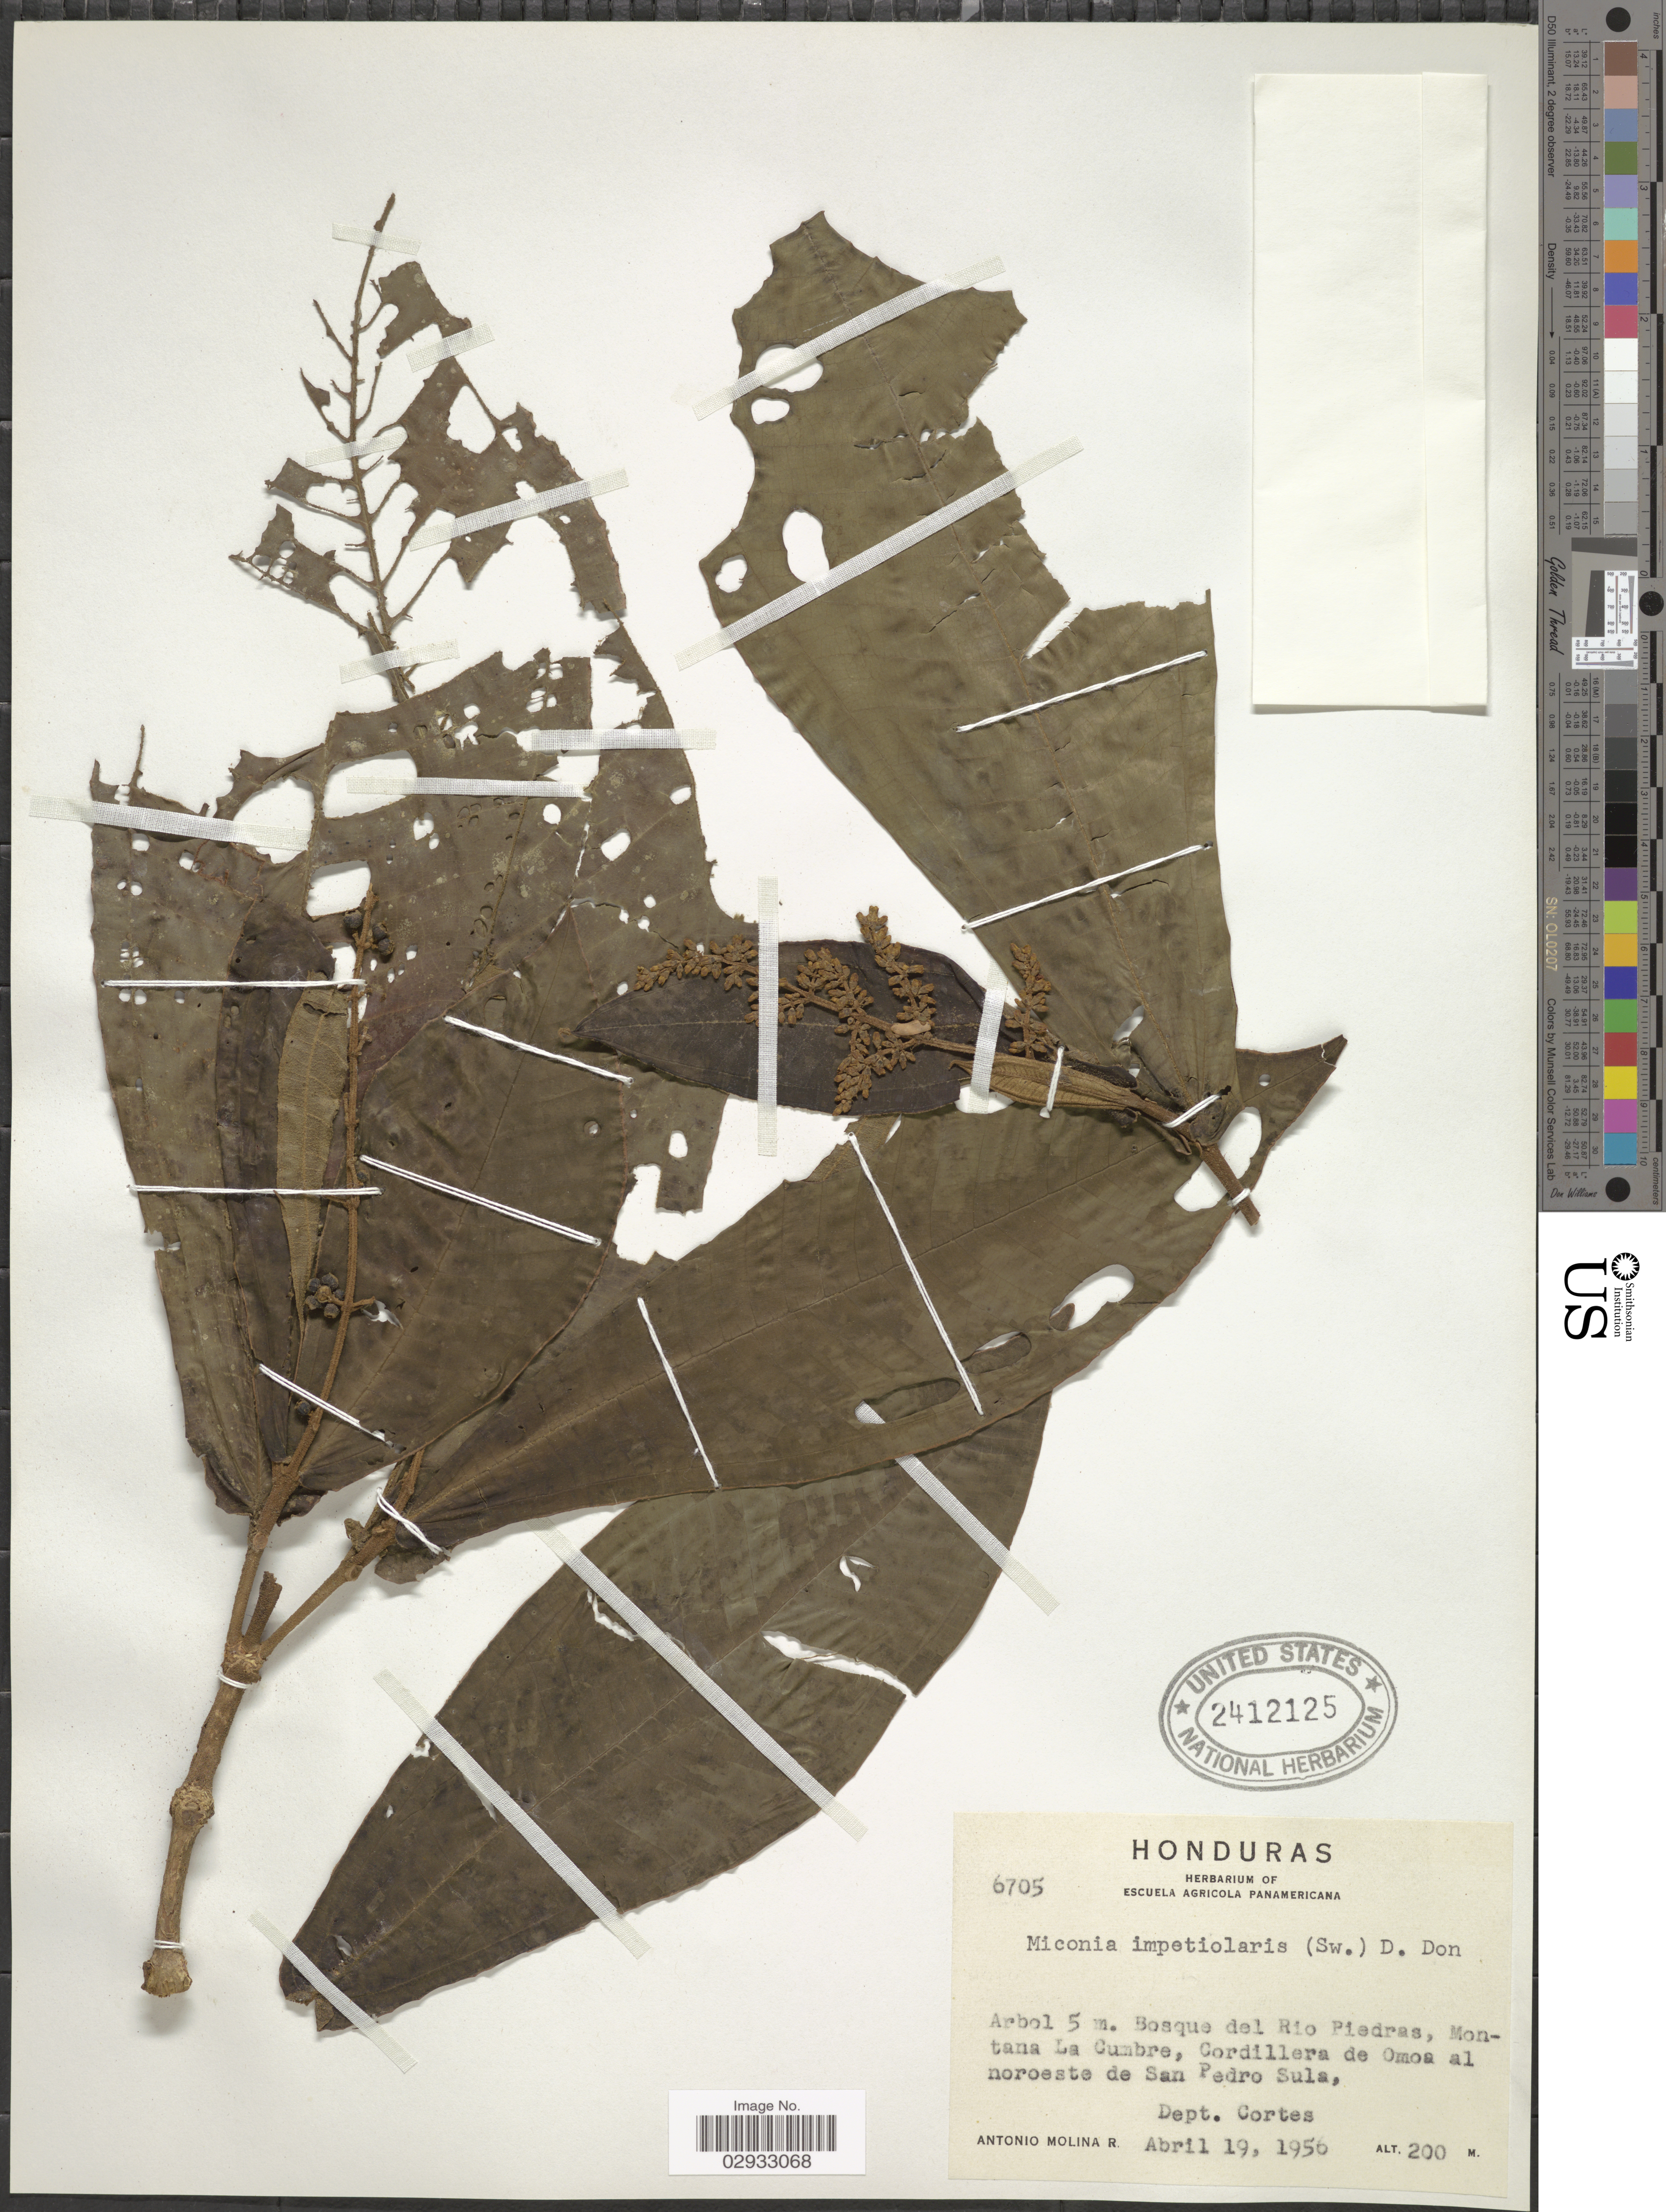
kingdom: Plantae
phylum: Tracheophyta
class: Magnoliopsida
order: Myrtales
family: Melastomataceae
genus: Miconia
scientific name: Miconia impetiolaris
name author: (Sw.) D. Don ex DC.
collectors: A. Molina R.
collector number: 6705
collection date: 1956-04-19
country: Honduras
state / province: Cortés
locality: Bosque del Rio Piedras, Montana La Cumbre, Cordillera de Omoa al noroeste de San Pedro Sula, Dept. Cortes.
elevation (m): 200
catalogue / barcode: US 2412125